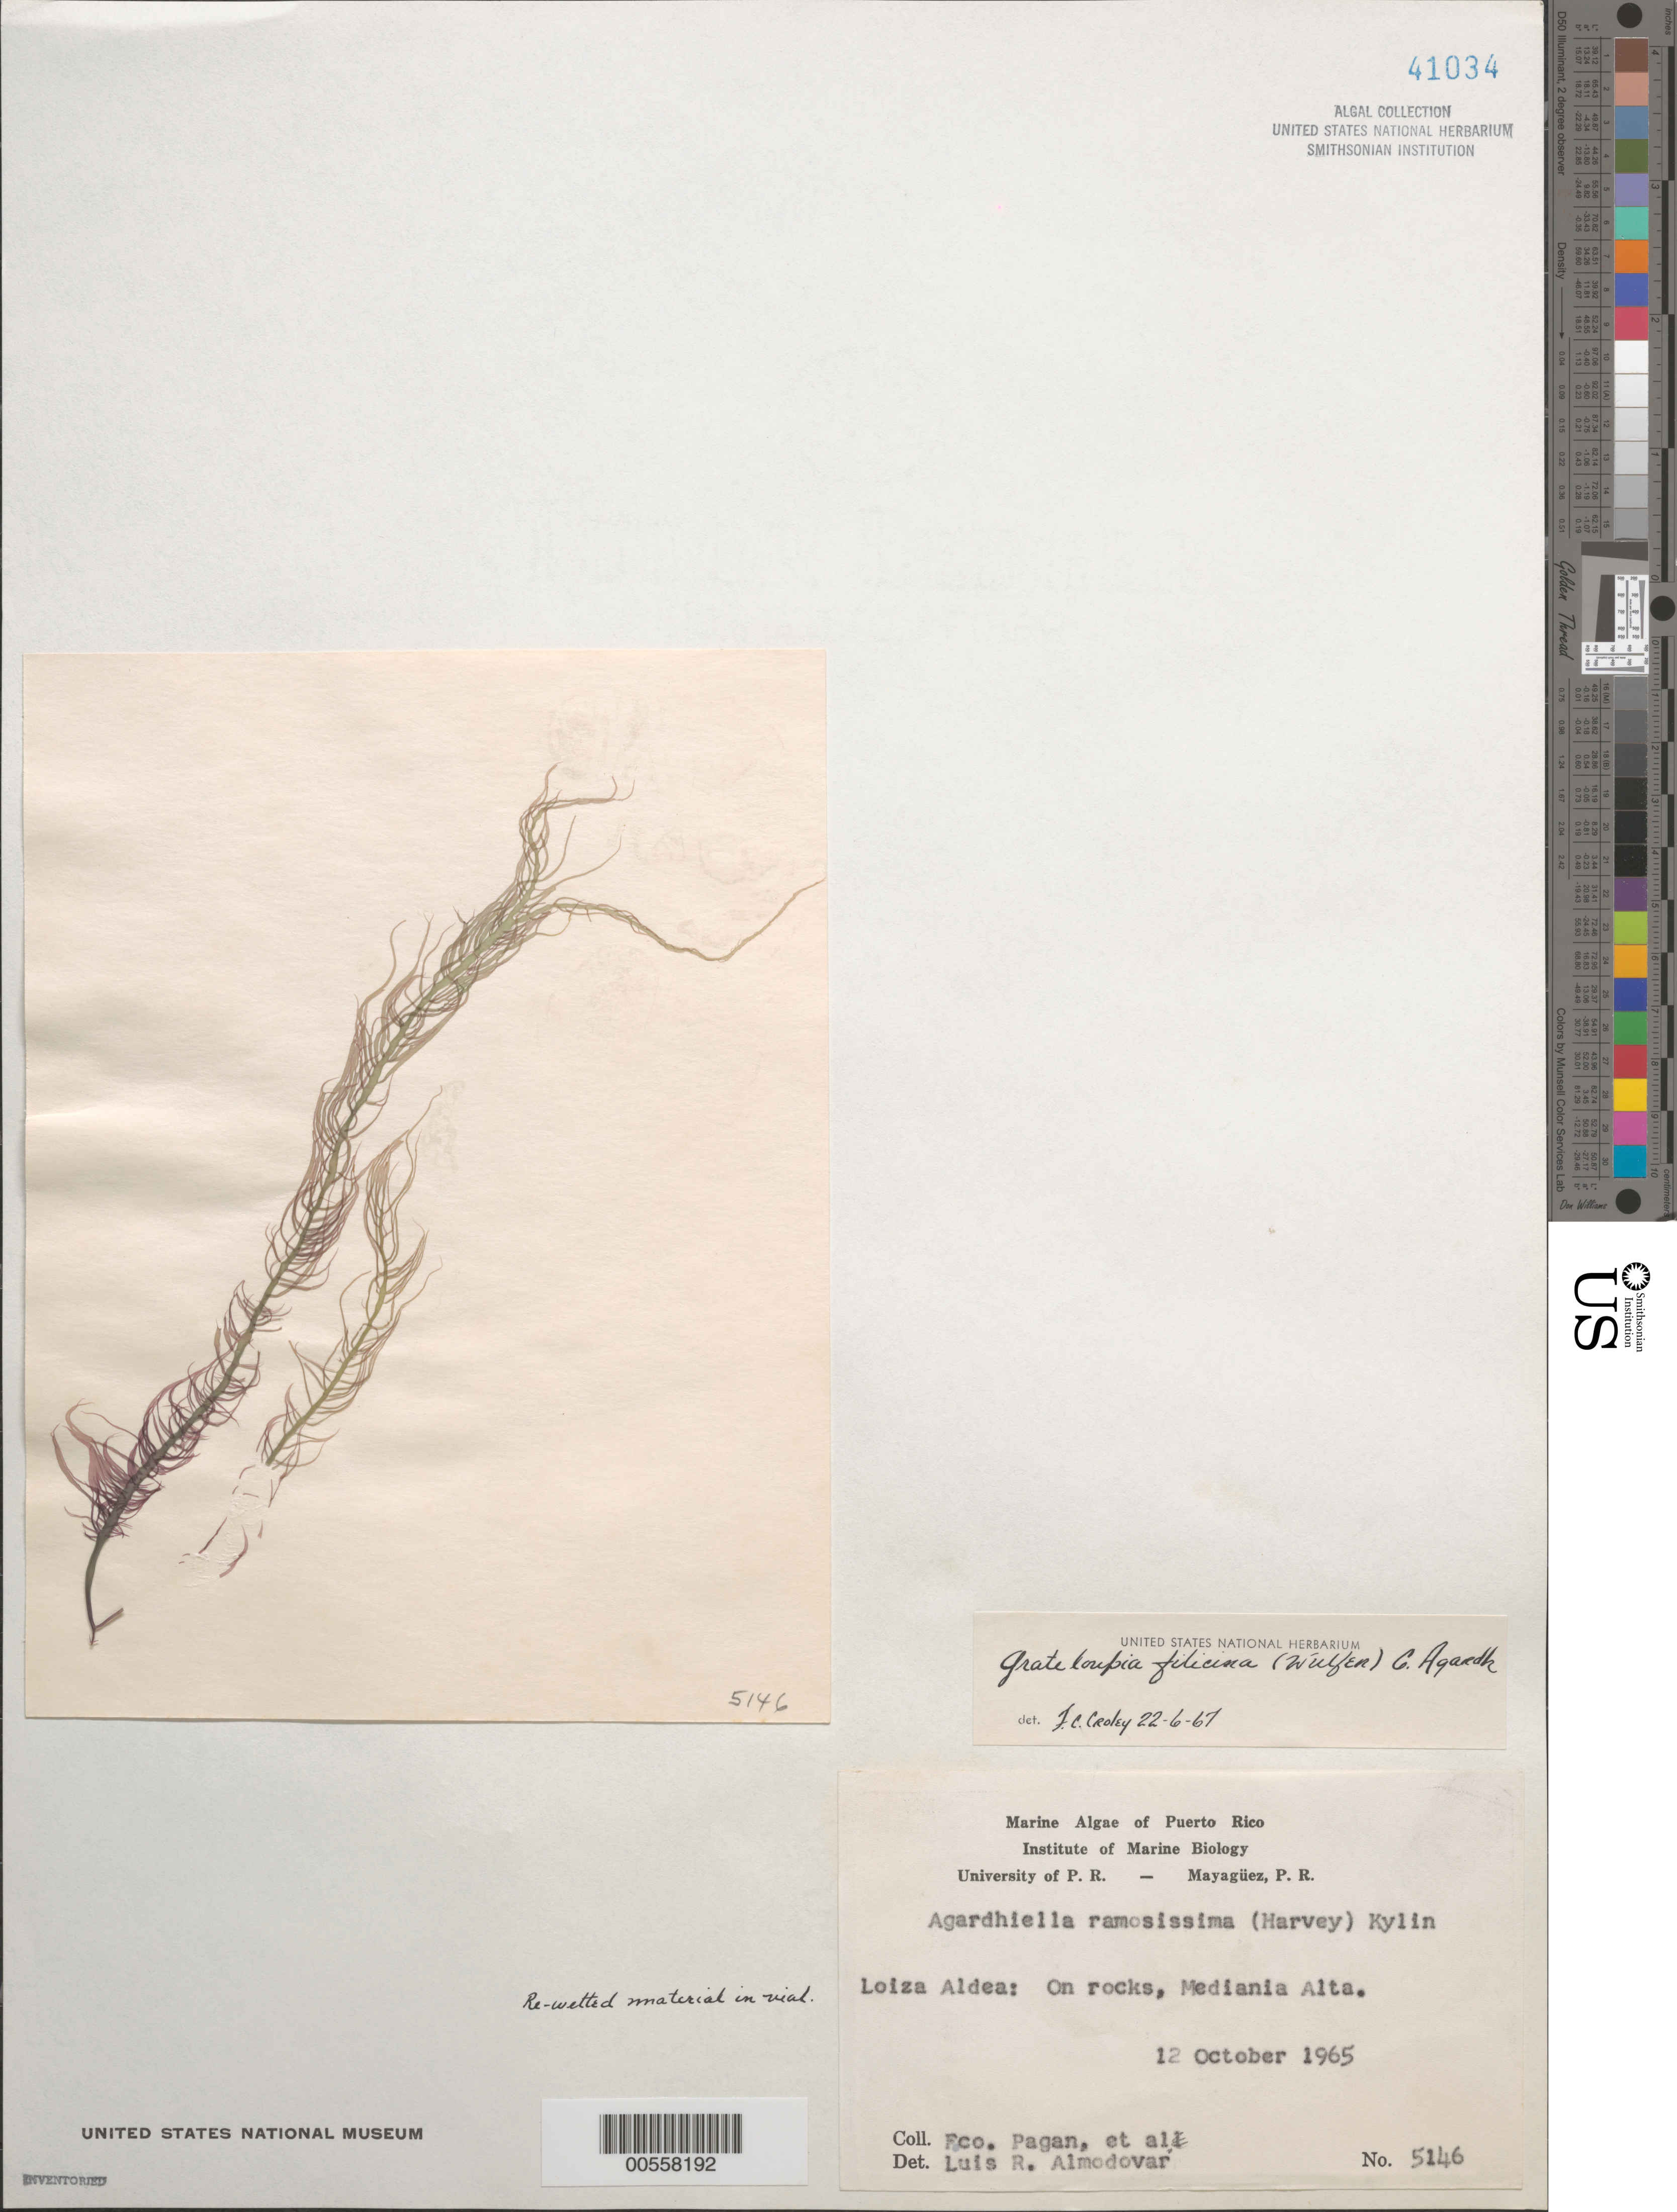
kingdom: Plantae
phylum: Rhodophyta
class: Florideophyceae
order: Halymeniales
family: Halymeniaceae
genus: Grateloupia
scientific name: Grateloupia filicina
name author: (J.V.Lamouroux) C. Agardh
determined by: Croley, F. C.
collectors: F. Pagan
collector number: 5146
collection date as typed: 12 Oct 1965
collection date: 1965-10-12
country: Puerto Rico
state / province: Loiza Aldea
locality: Mediana Alta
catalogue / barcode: US 41034